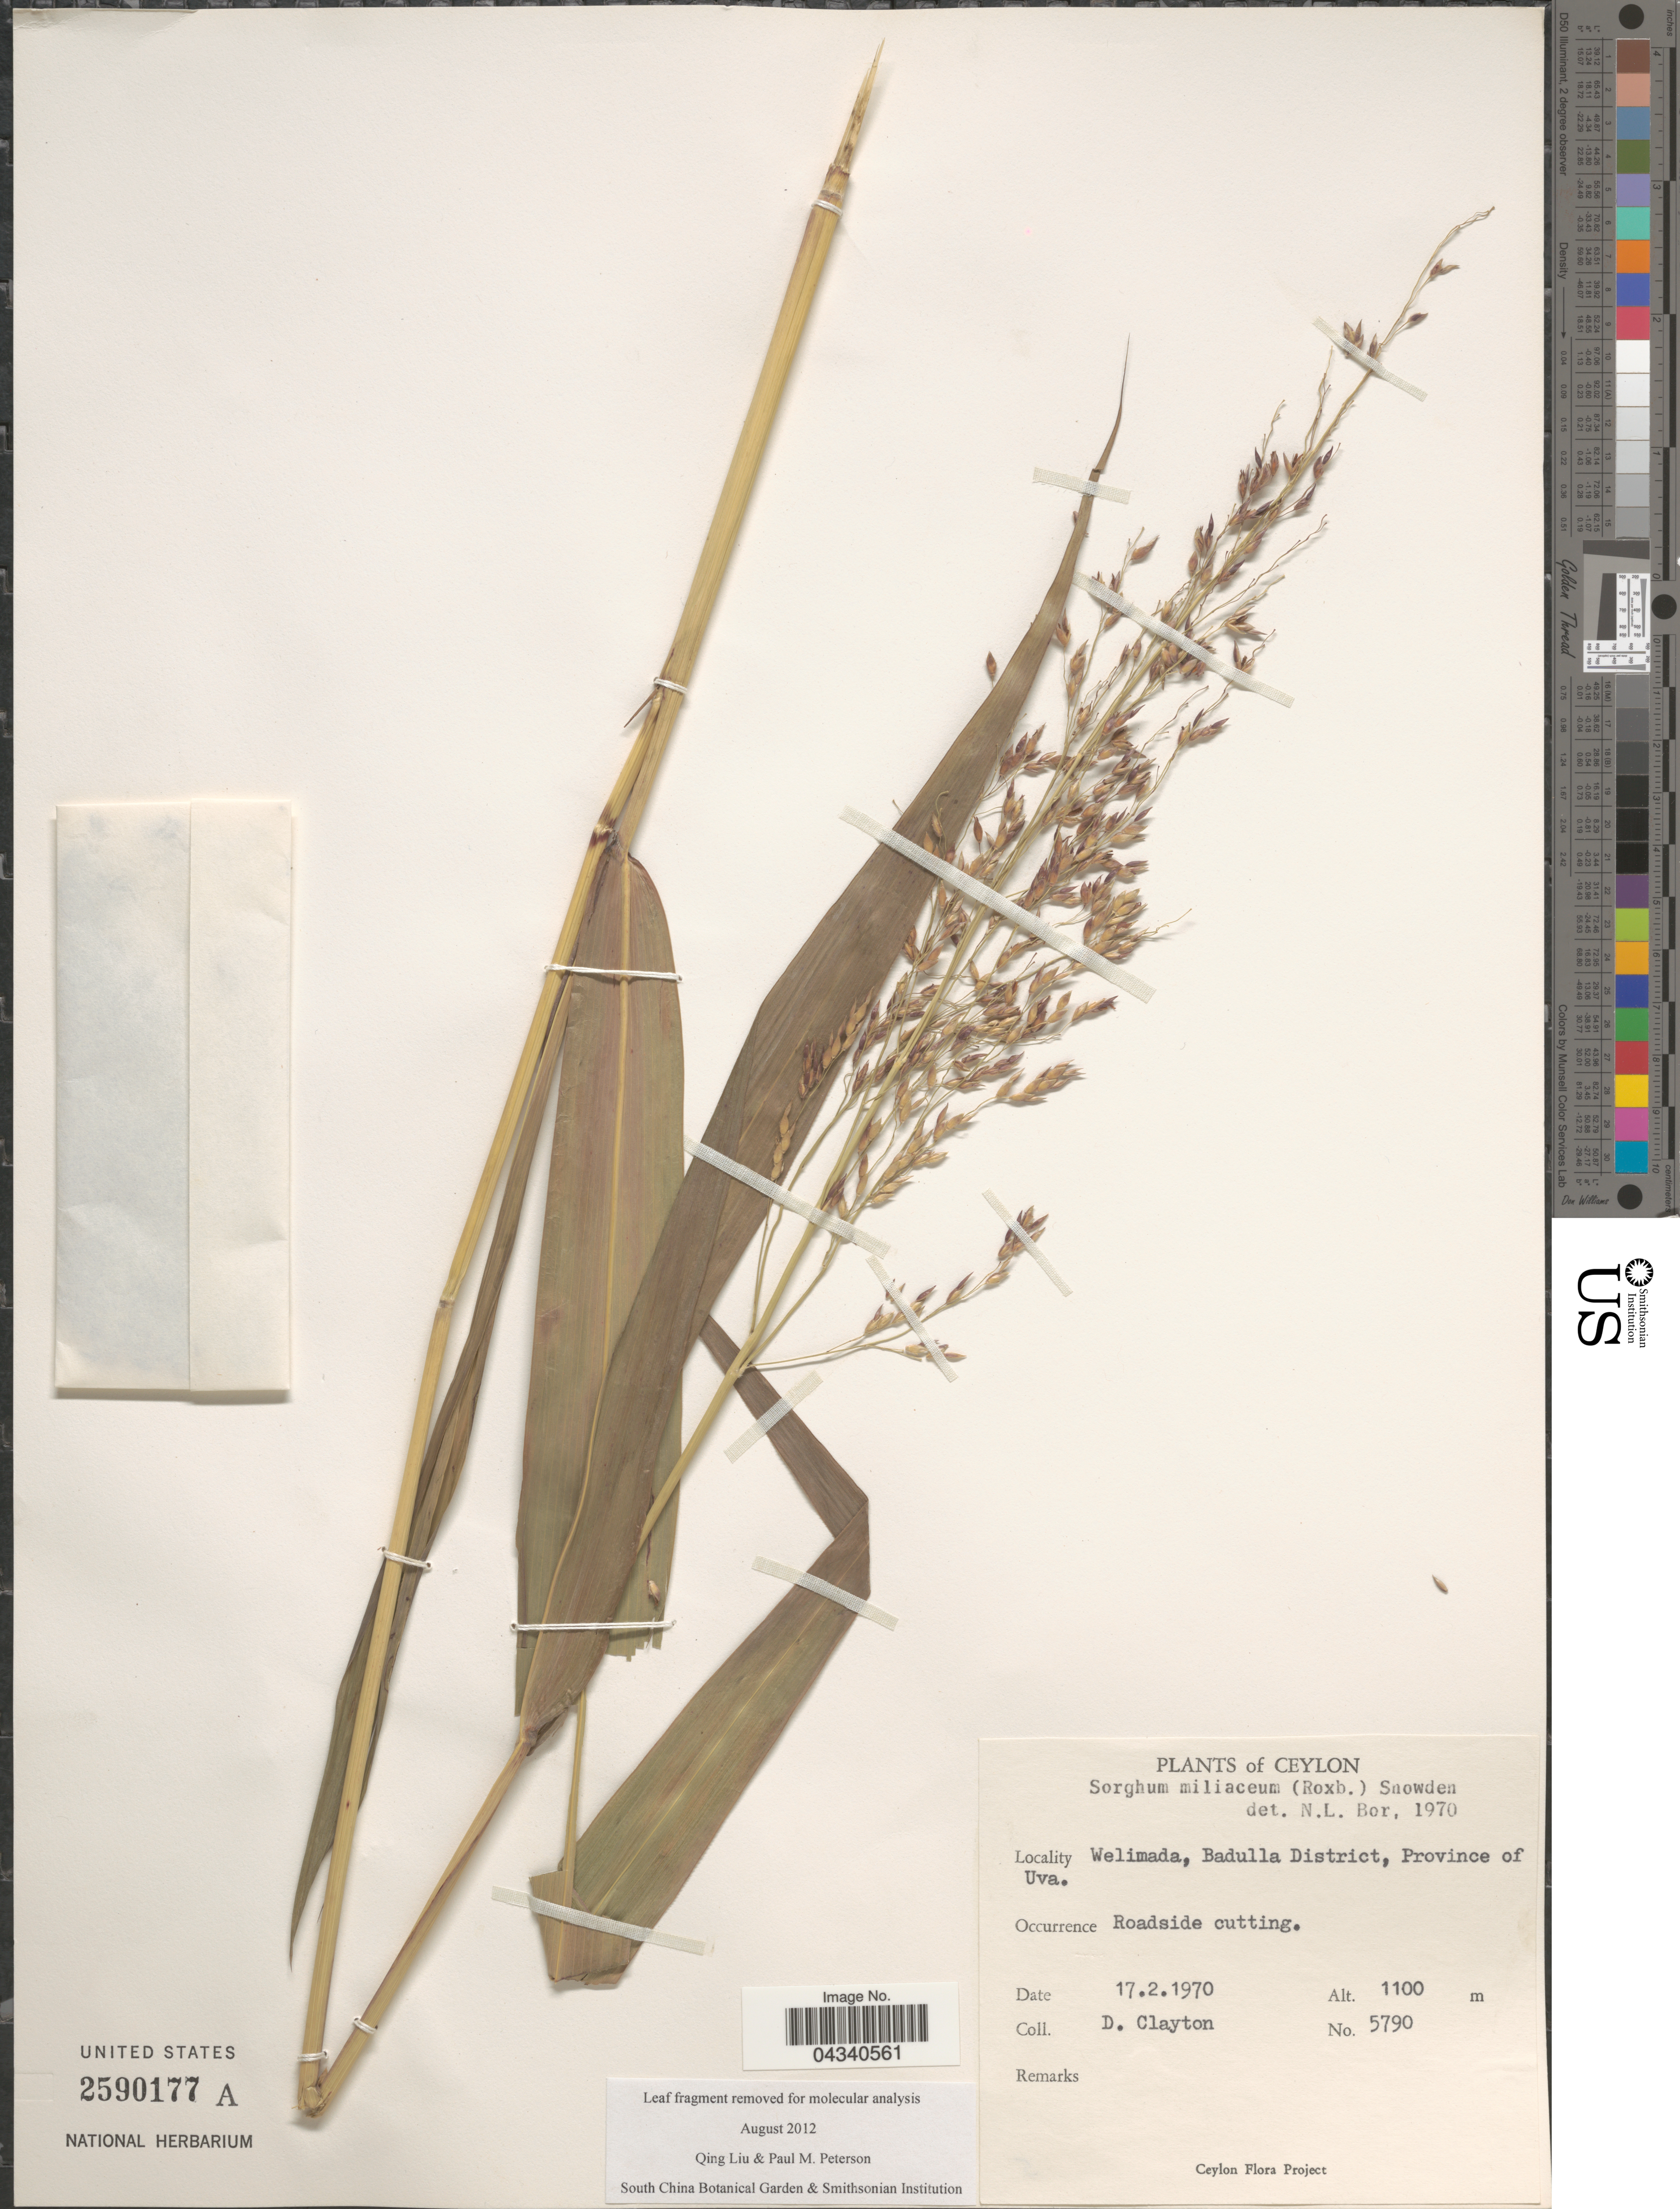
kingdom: Plantae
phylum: Tracheophyta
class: Liliopsida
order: Poales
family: Poaceae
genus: Sorghum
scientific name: Sorghum halepense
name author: (L.) Pers.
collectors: D. Clayton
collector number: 5790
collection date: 1970-02-17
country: Sri Lanka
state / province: Uva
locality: Ceylon. Welimada, Badulla District.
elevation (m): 1100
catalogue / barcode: US 2590177A